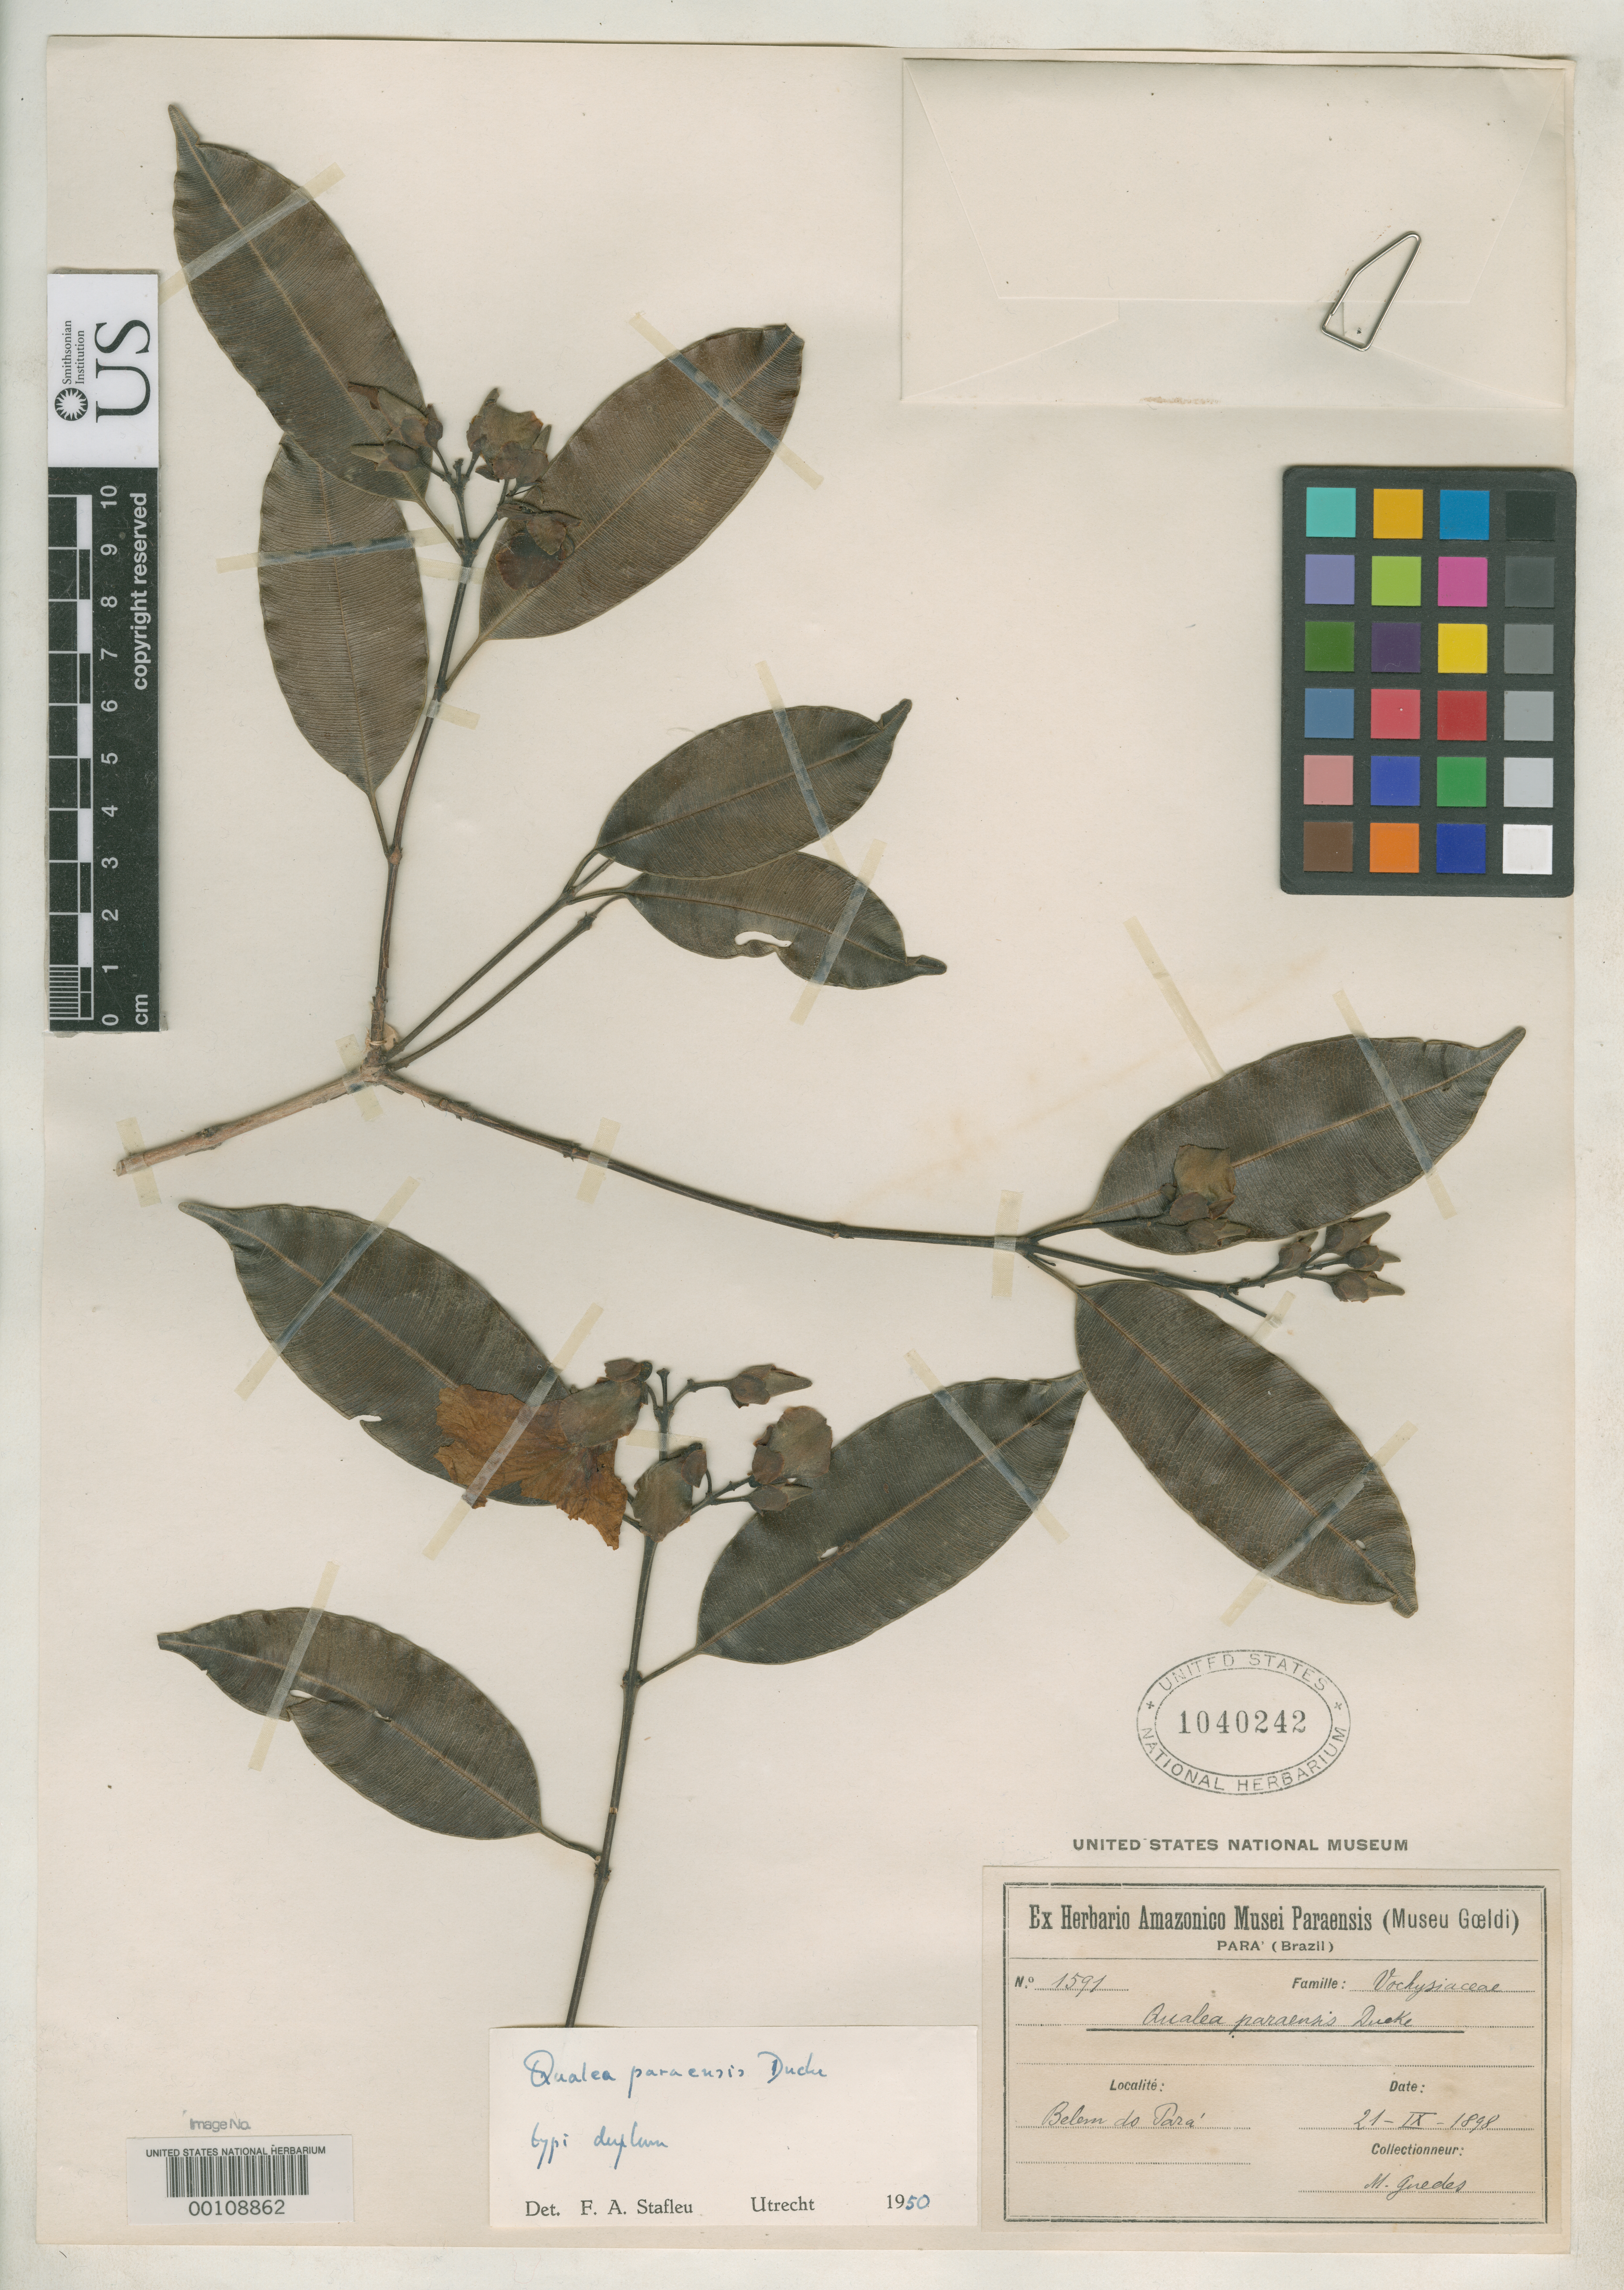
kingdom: Plantae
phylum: Tracheophyta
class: Magnoliopsida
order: Myrtales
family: Vochysiaceae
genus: Qualea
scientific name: Qualea paraensis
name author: Ducke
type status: Isotype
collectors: M. Guedes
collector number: Herb. Mus. Para 1591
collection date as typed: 21 Sep 1898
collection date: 1898-09-21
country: Brazil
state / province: Pará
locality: Belem.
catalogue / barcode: US 1040242